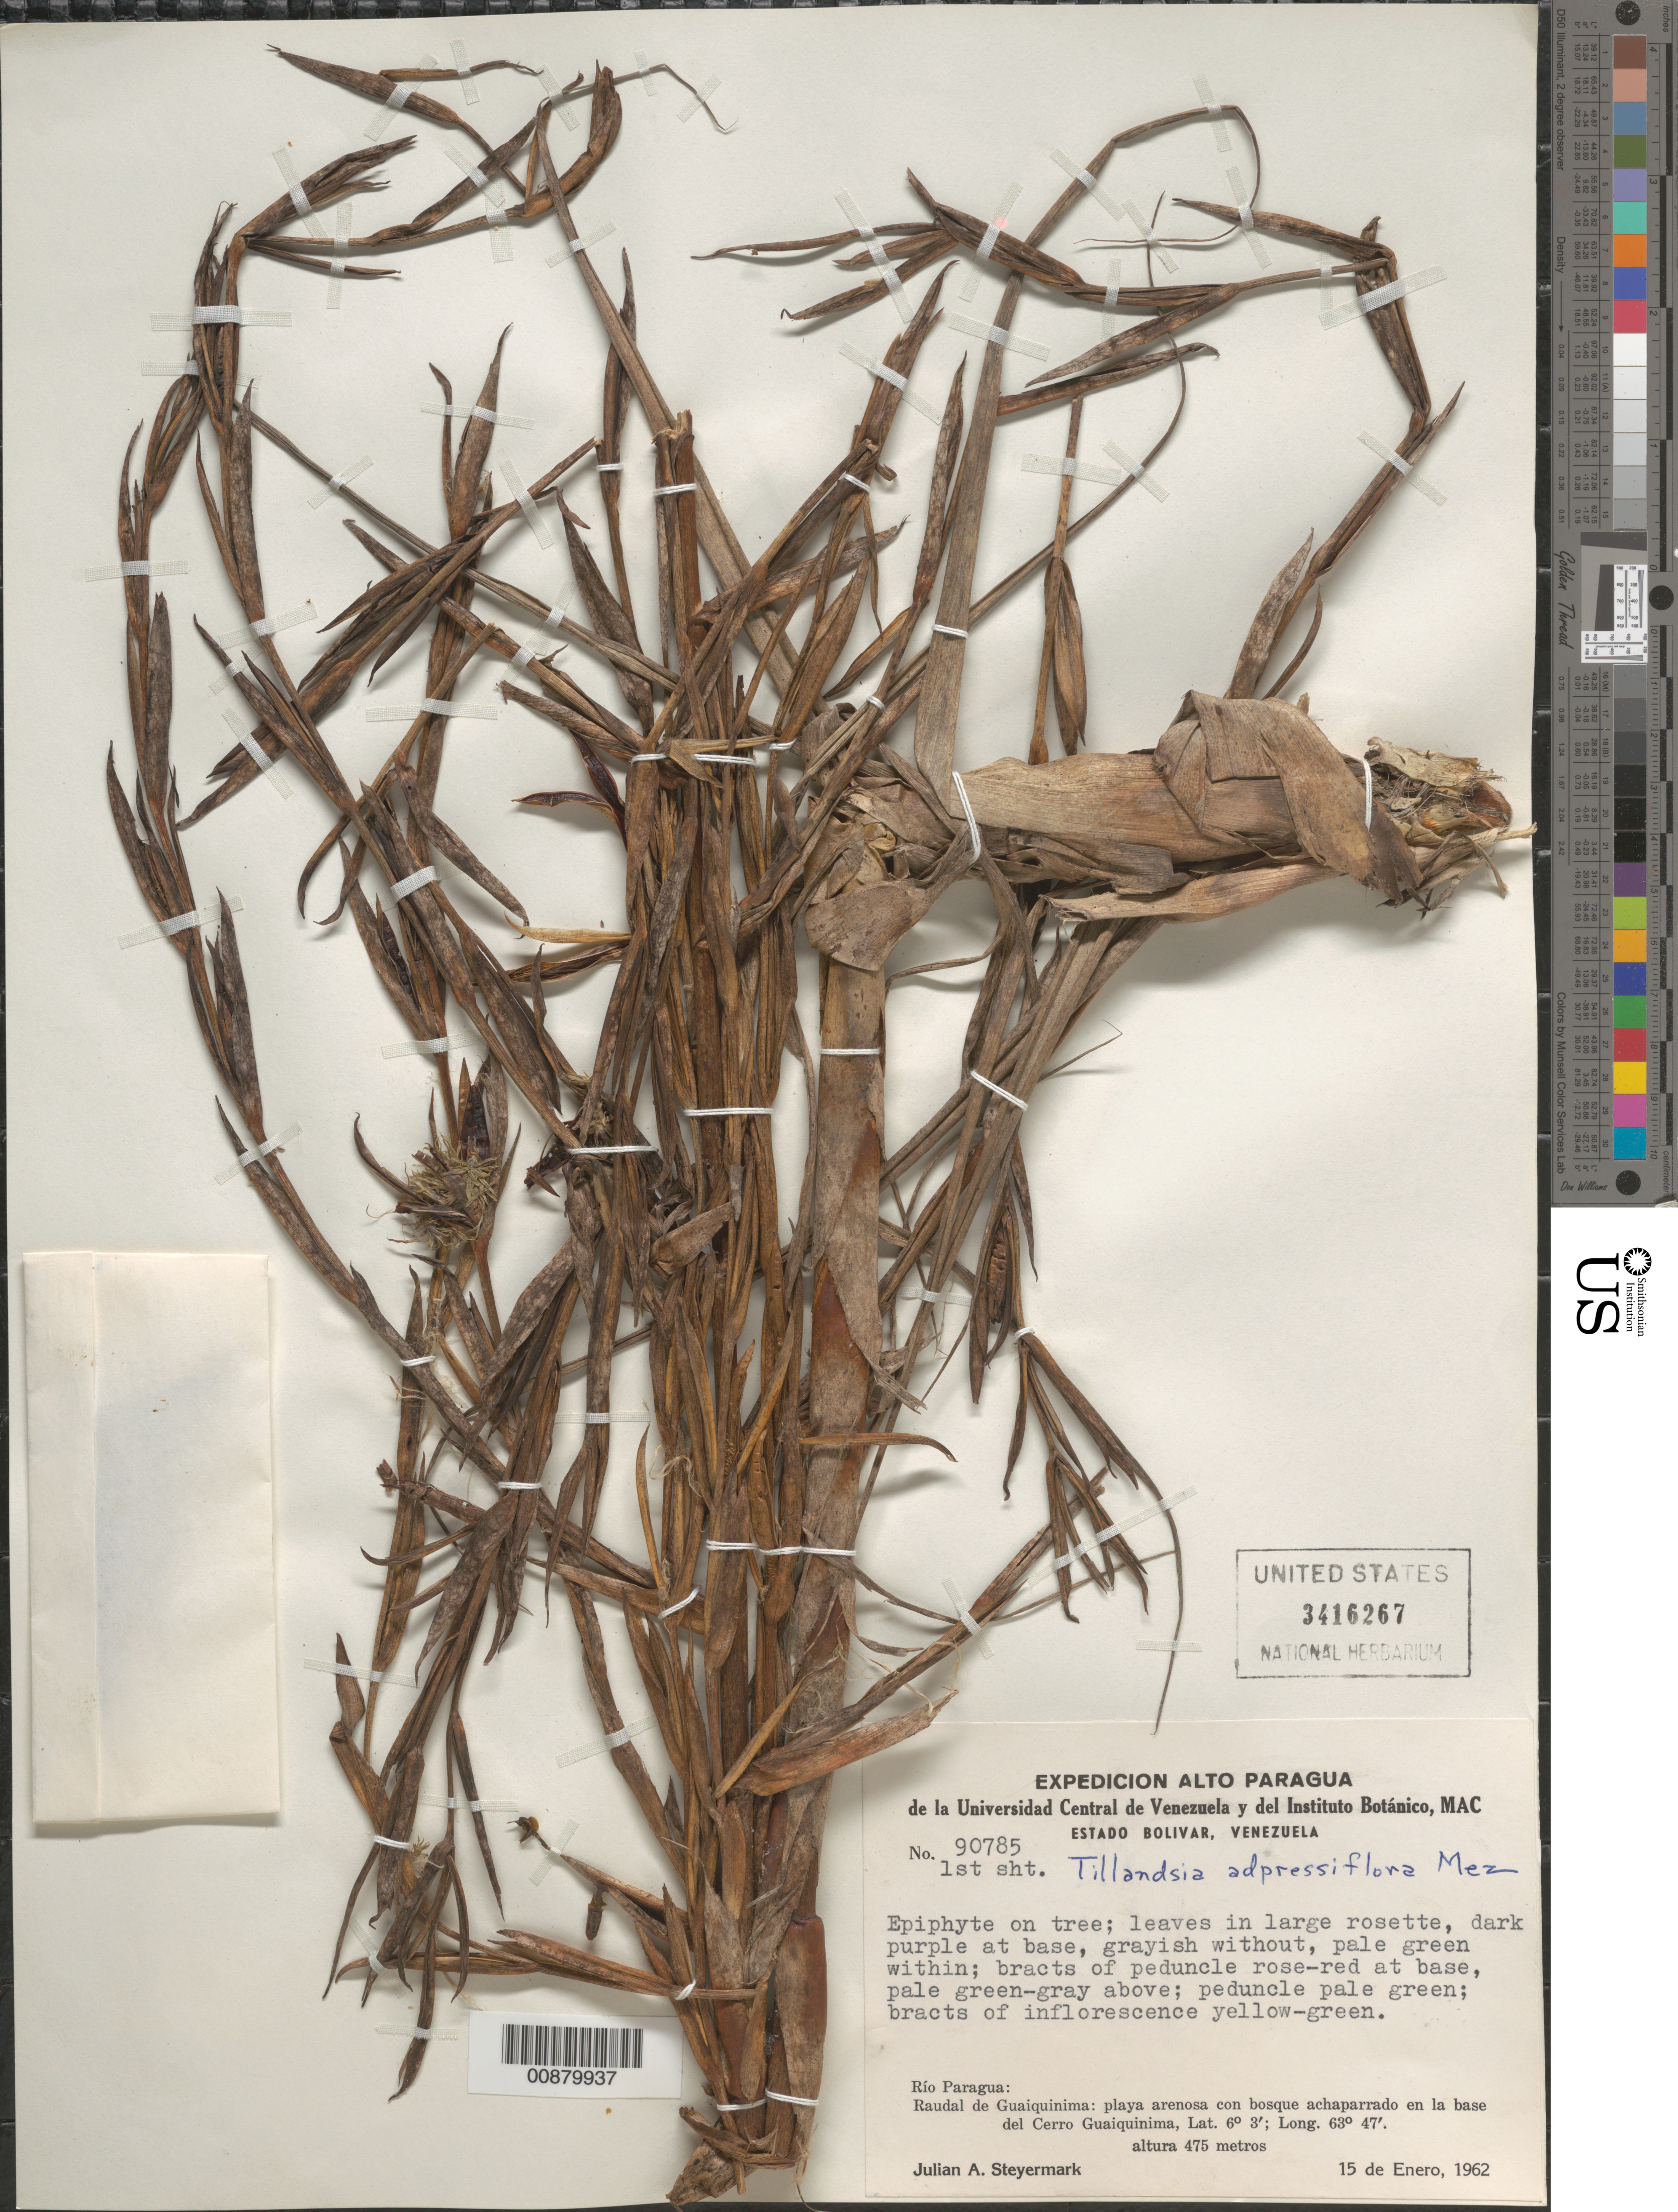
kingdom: Plantae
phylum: Tracheophyta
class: Liliopsida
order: Poales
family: Bromeliaceae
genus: Tillandsia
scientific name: Tillandsia adpressiflora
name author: Mez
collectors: J. Steyermark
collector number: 90785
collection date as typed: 15-Jan-62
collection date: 1962-01-15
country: Venezuela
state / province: Bolívar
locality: Río Paragua, Raudal Guaiquinima, base of Cerro Guaiquinima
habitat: Playa arenosa con bosque achaparrado; on tree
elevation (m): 475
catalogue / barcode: US 3416267